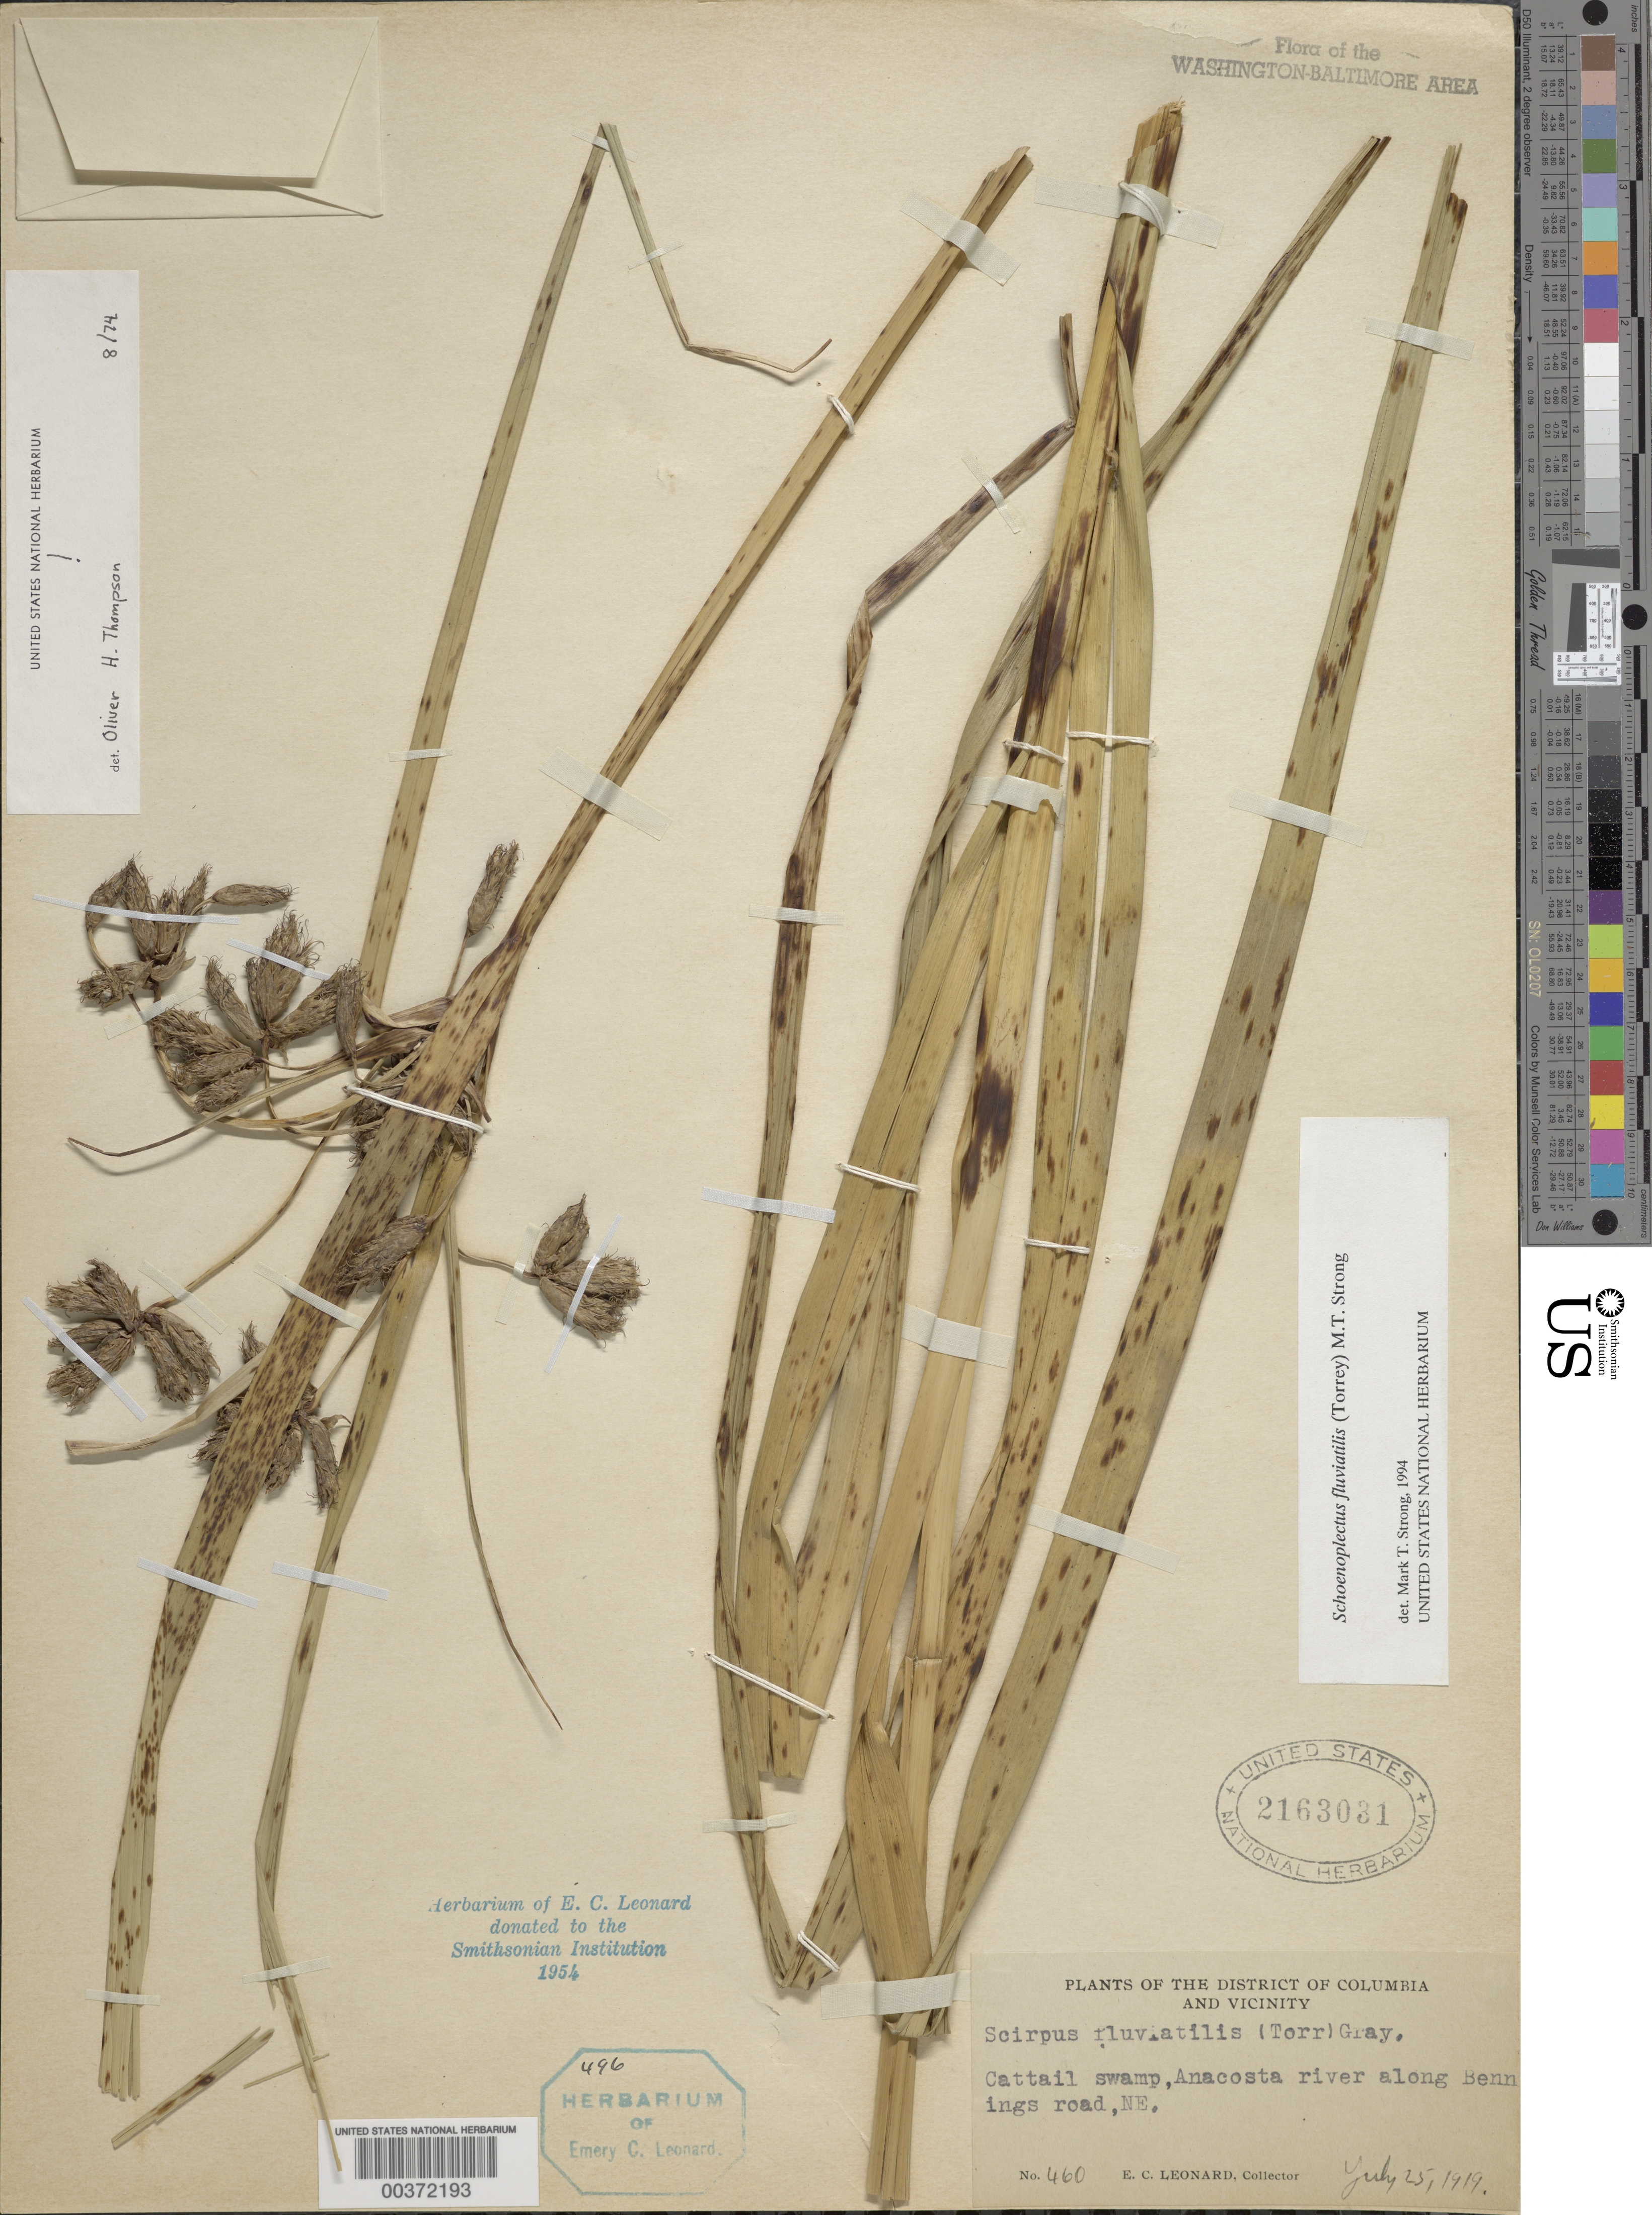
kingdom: Plantae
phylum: Tracheophyta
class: Liliopsida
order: Poales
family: Cyperaceae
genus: Bolboschoenus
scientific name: Bolboschoenus fluviatilis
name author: (Torr.) Soják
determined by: Strong, M. T., (US), Smithsonian Institution - National Museum of Natural History (UNITED STATES)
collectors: E. C. Leonard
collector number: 460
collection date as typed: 25 Jul 1919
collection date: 1919-07-25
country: United States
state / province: District of Columbia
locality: Anacostia River, Bennings Road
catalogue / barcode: US 2163031